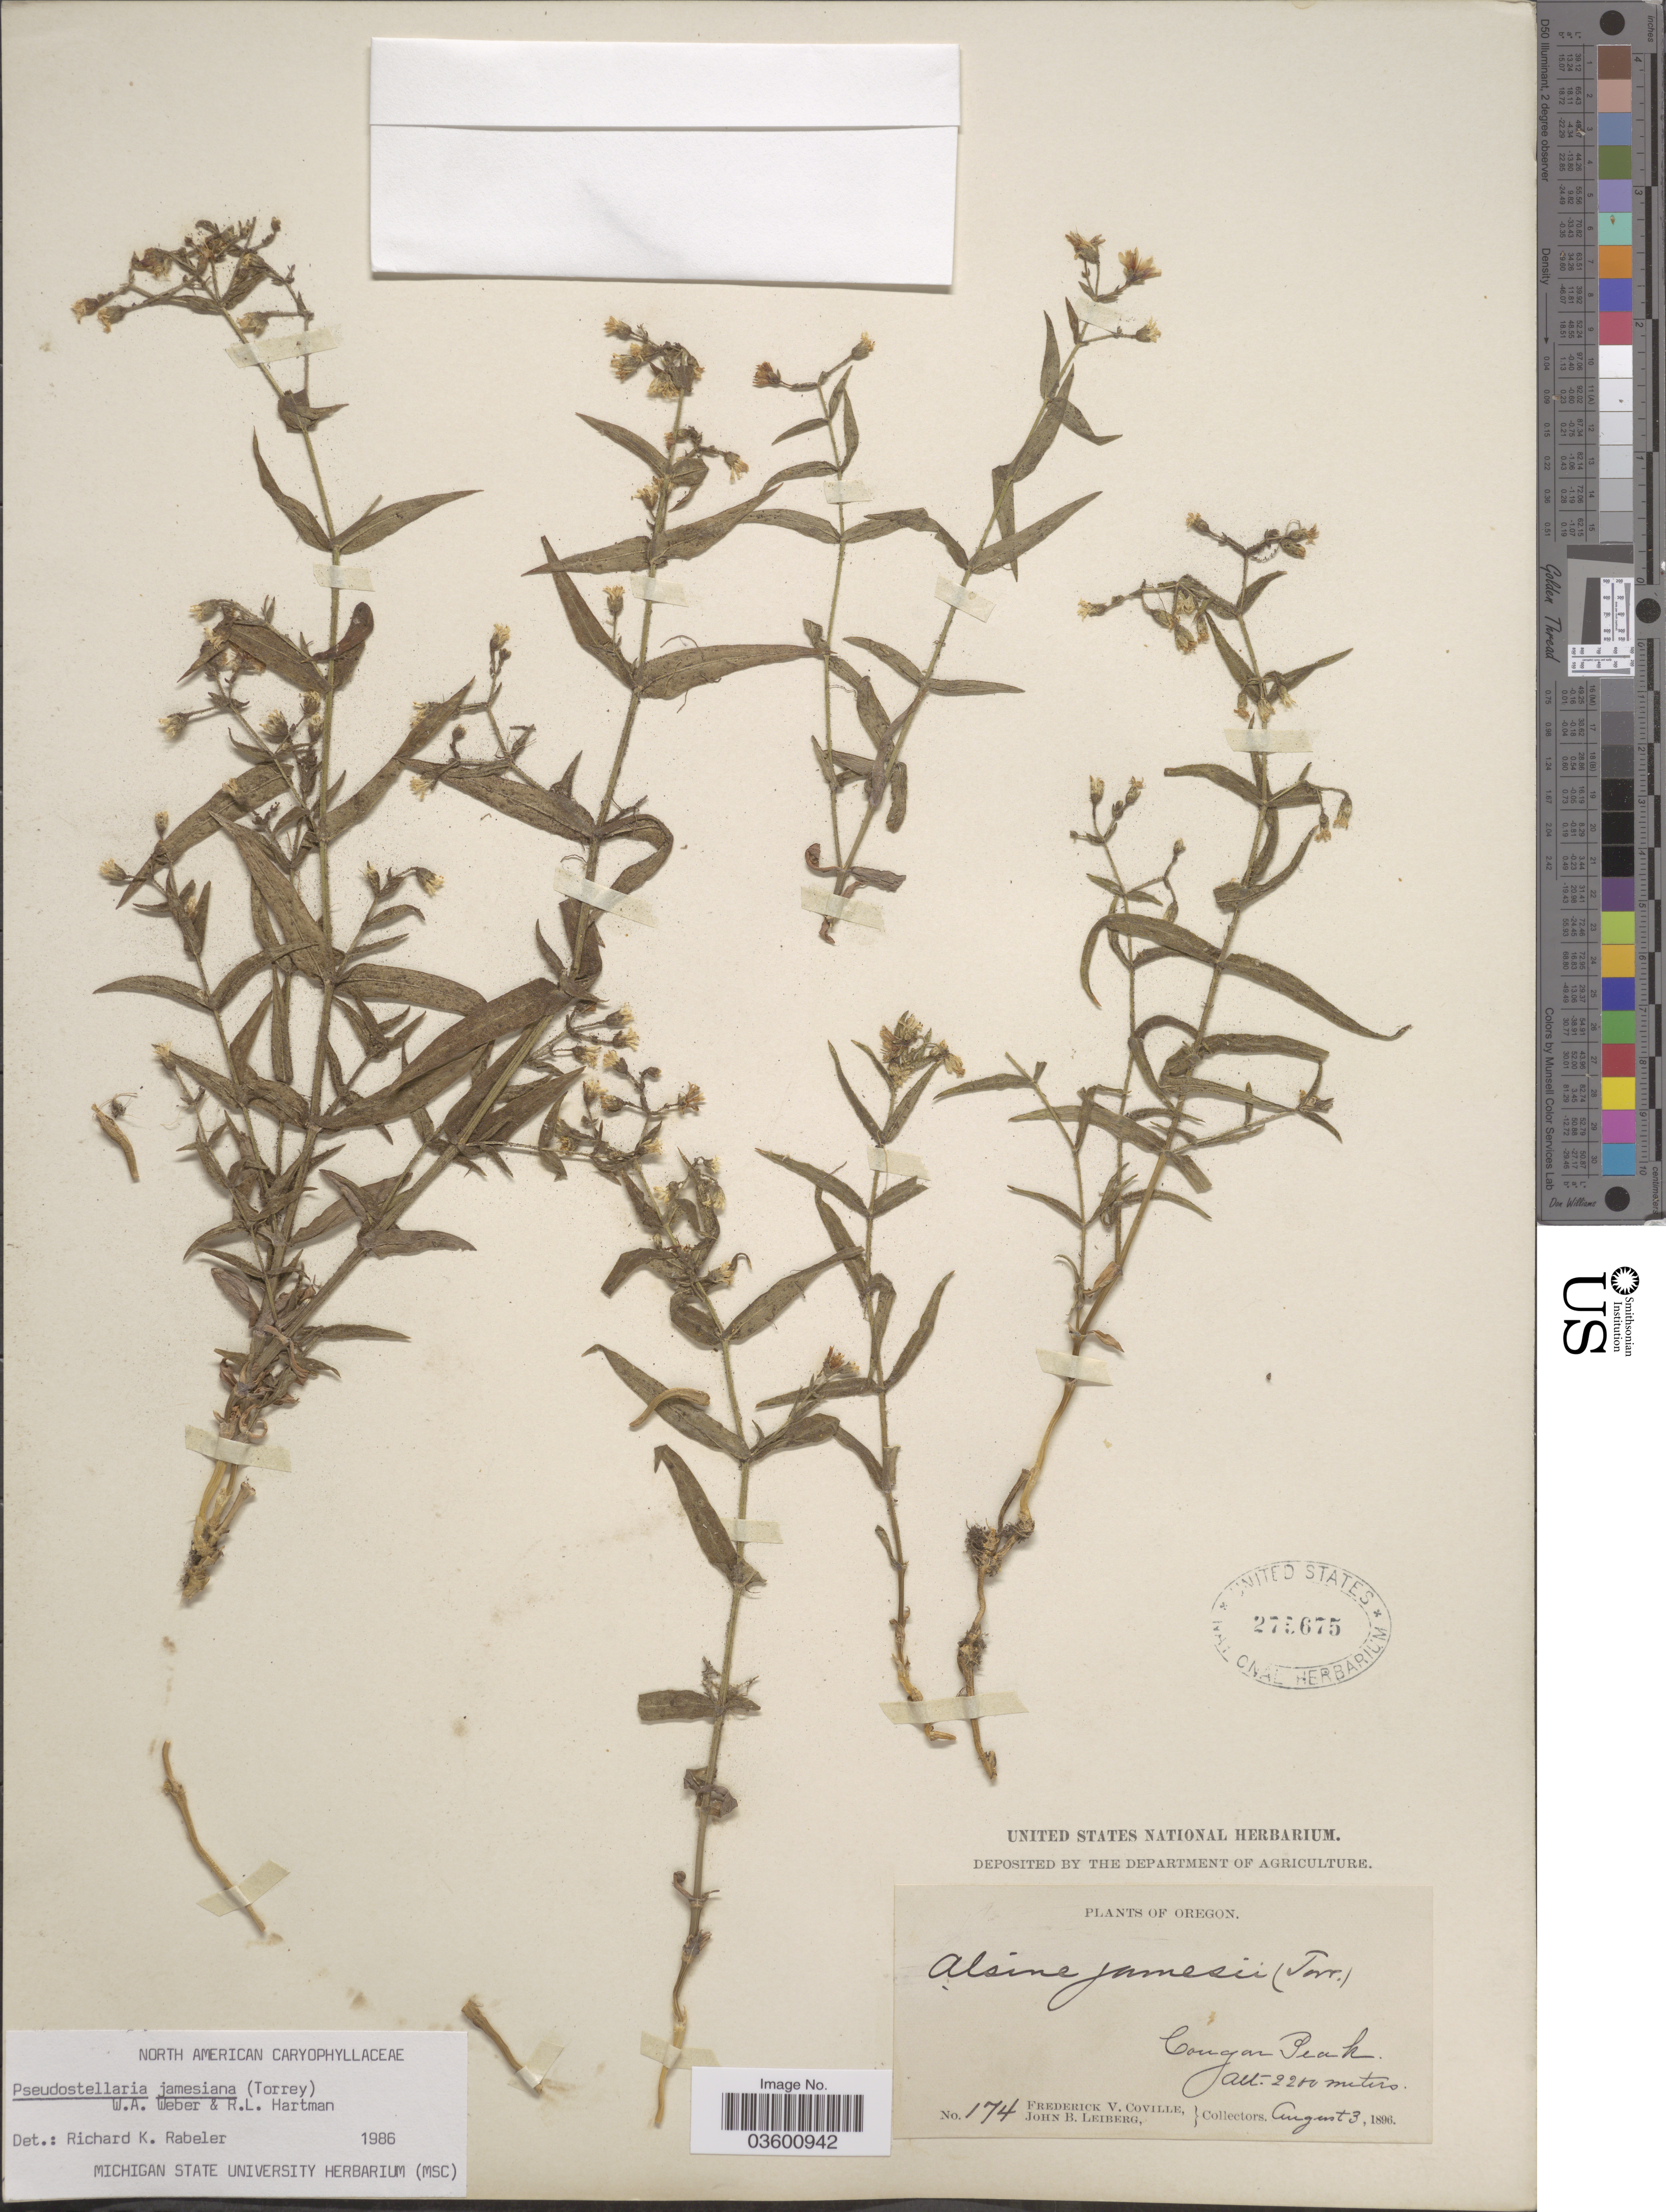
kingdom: Plantae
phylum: Tracheophyta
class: Magnoliopsida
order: Caryophyllales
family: Caryophyllaceae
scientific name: Torreyostellaria jamesiana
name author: (Torr.) Gang Yao et al.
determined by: Strong, M. T., (US), Smithsonian Institution - National Museum of Natural History (UNITED STATES)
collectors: F. V. Coville & J. B. Leiberg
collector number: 174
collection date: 1896-08-03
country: United States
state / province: Oregon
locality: Cougar Peak.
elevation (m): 2200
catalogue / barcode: US 275675